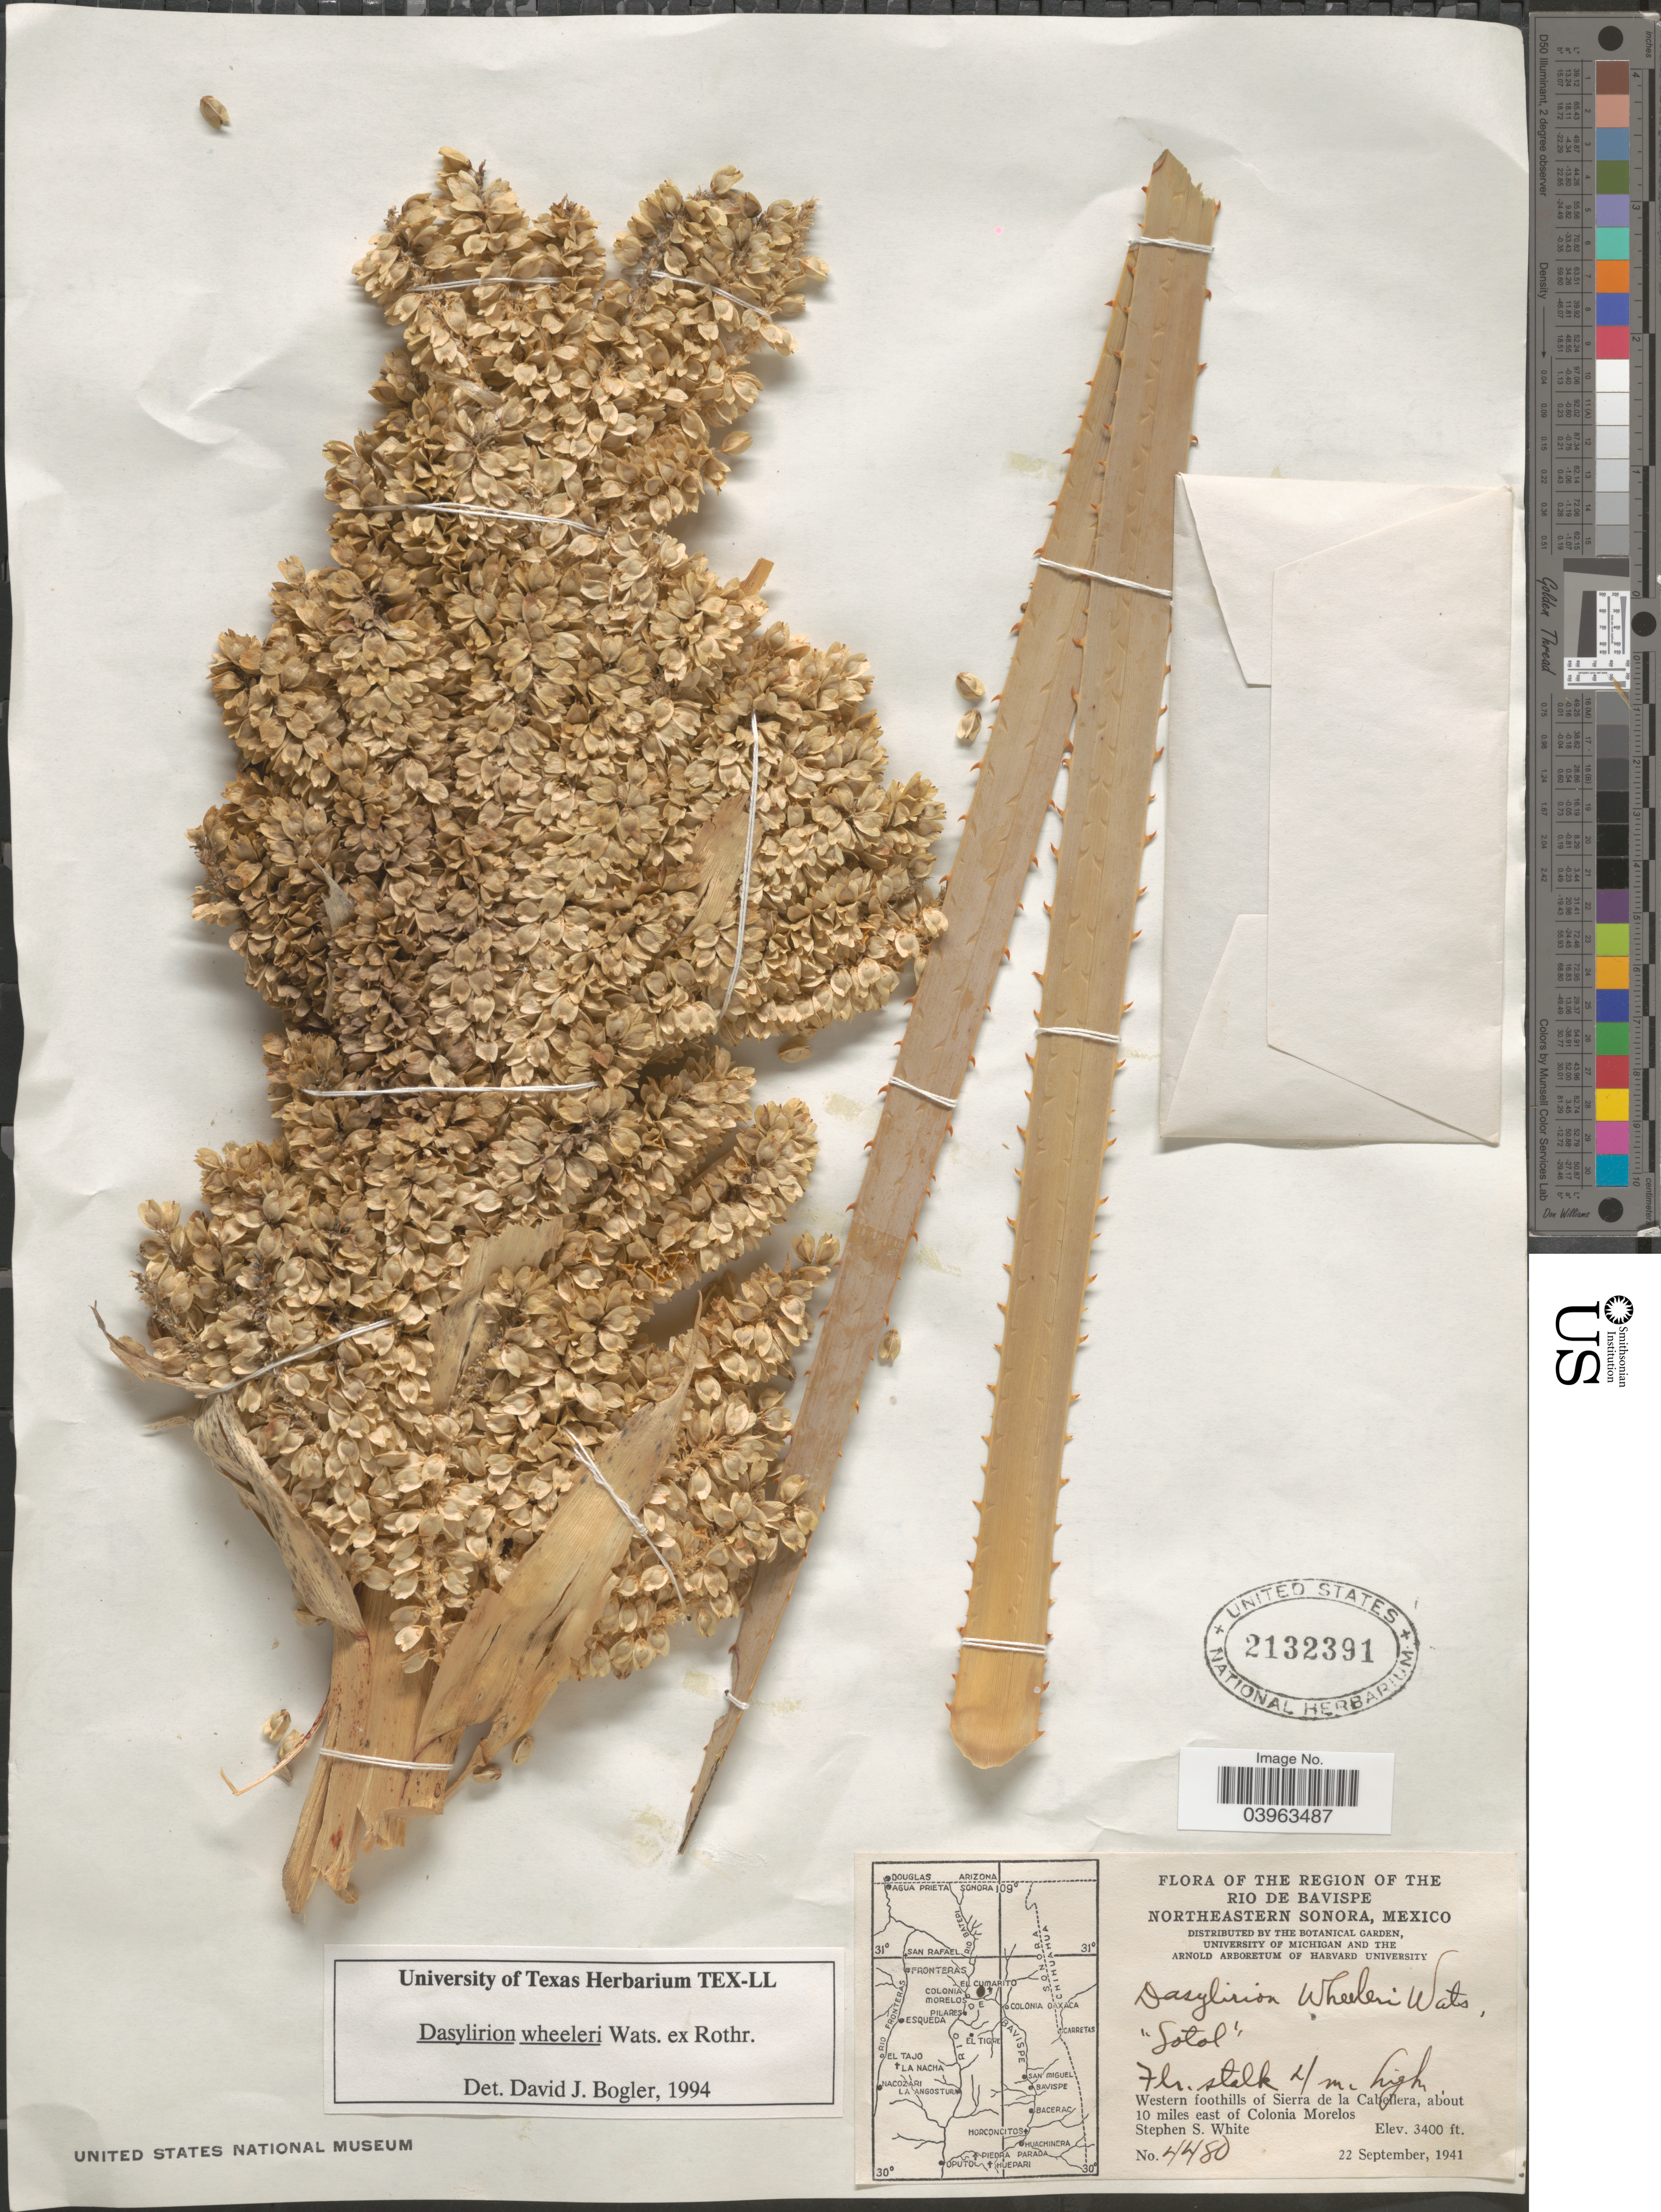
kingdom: Plantae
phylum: Tracheophyta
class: Liliopsida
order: Asparagales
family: Asparagaceae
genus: Dasylirion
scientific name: Dasylirion wheeleri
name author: S. Watson ex Rothr.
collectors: S. S. White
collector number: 4480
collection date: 1941-09-22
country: Mexico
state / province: Sonora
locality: The Region of the Rio de Bavispe Northeastern Sonora. Western foothills of Sierra de la Cabellera, about 10 miles east of Colonia Morelos.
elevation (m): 1036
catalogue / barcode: US 2132391